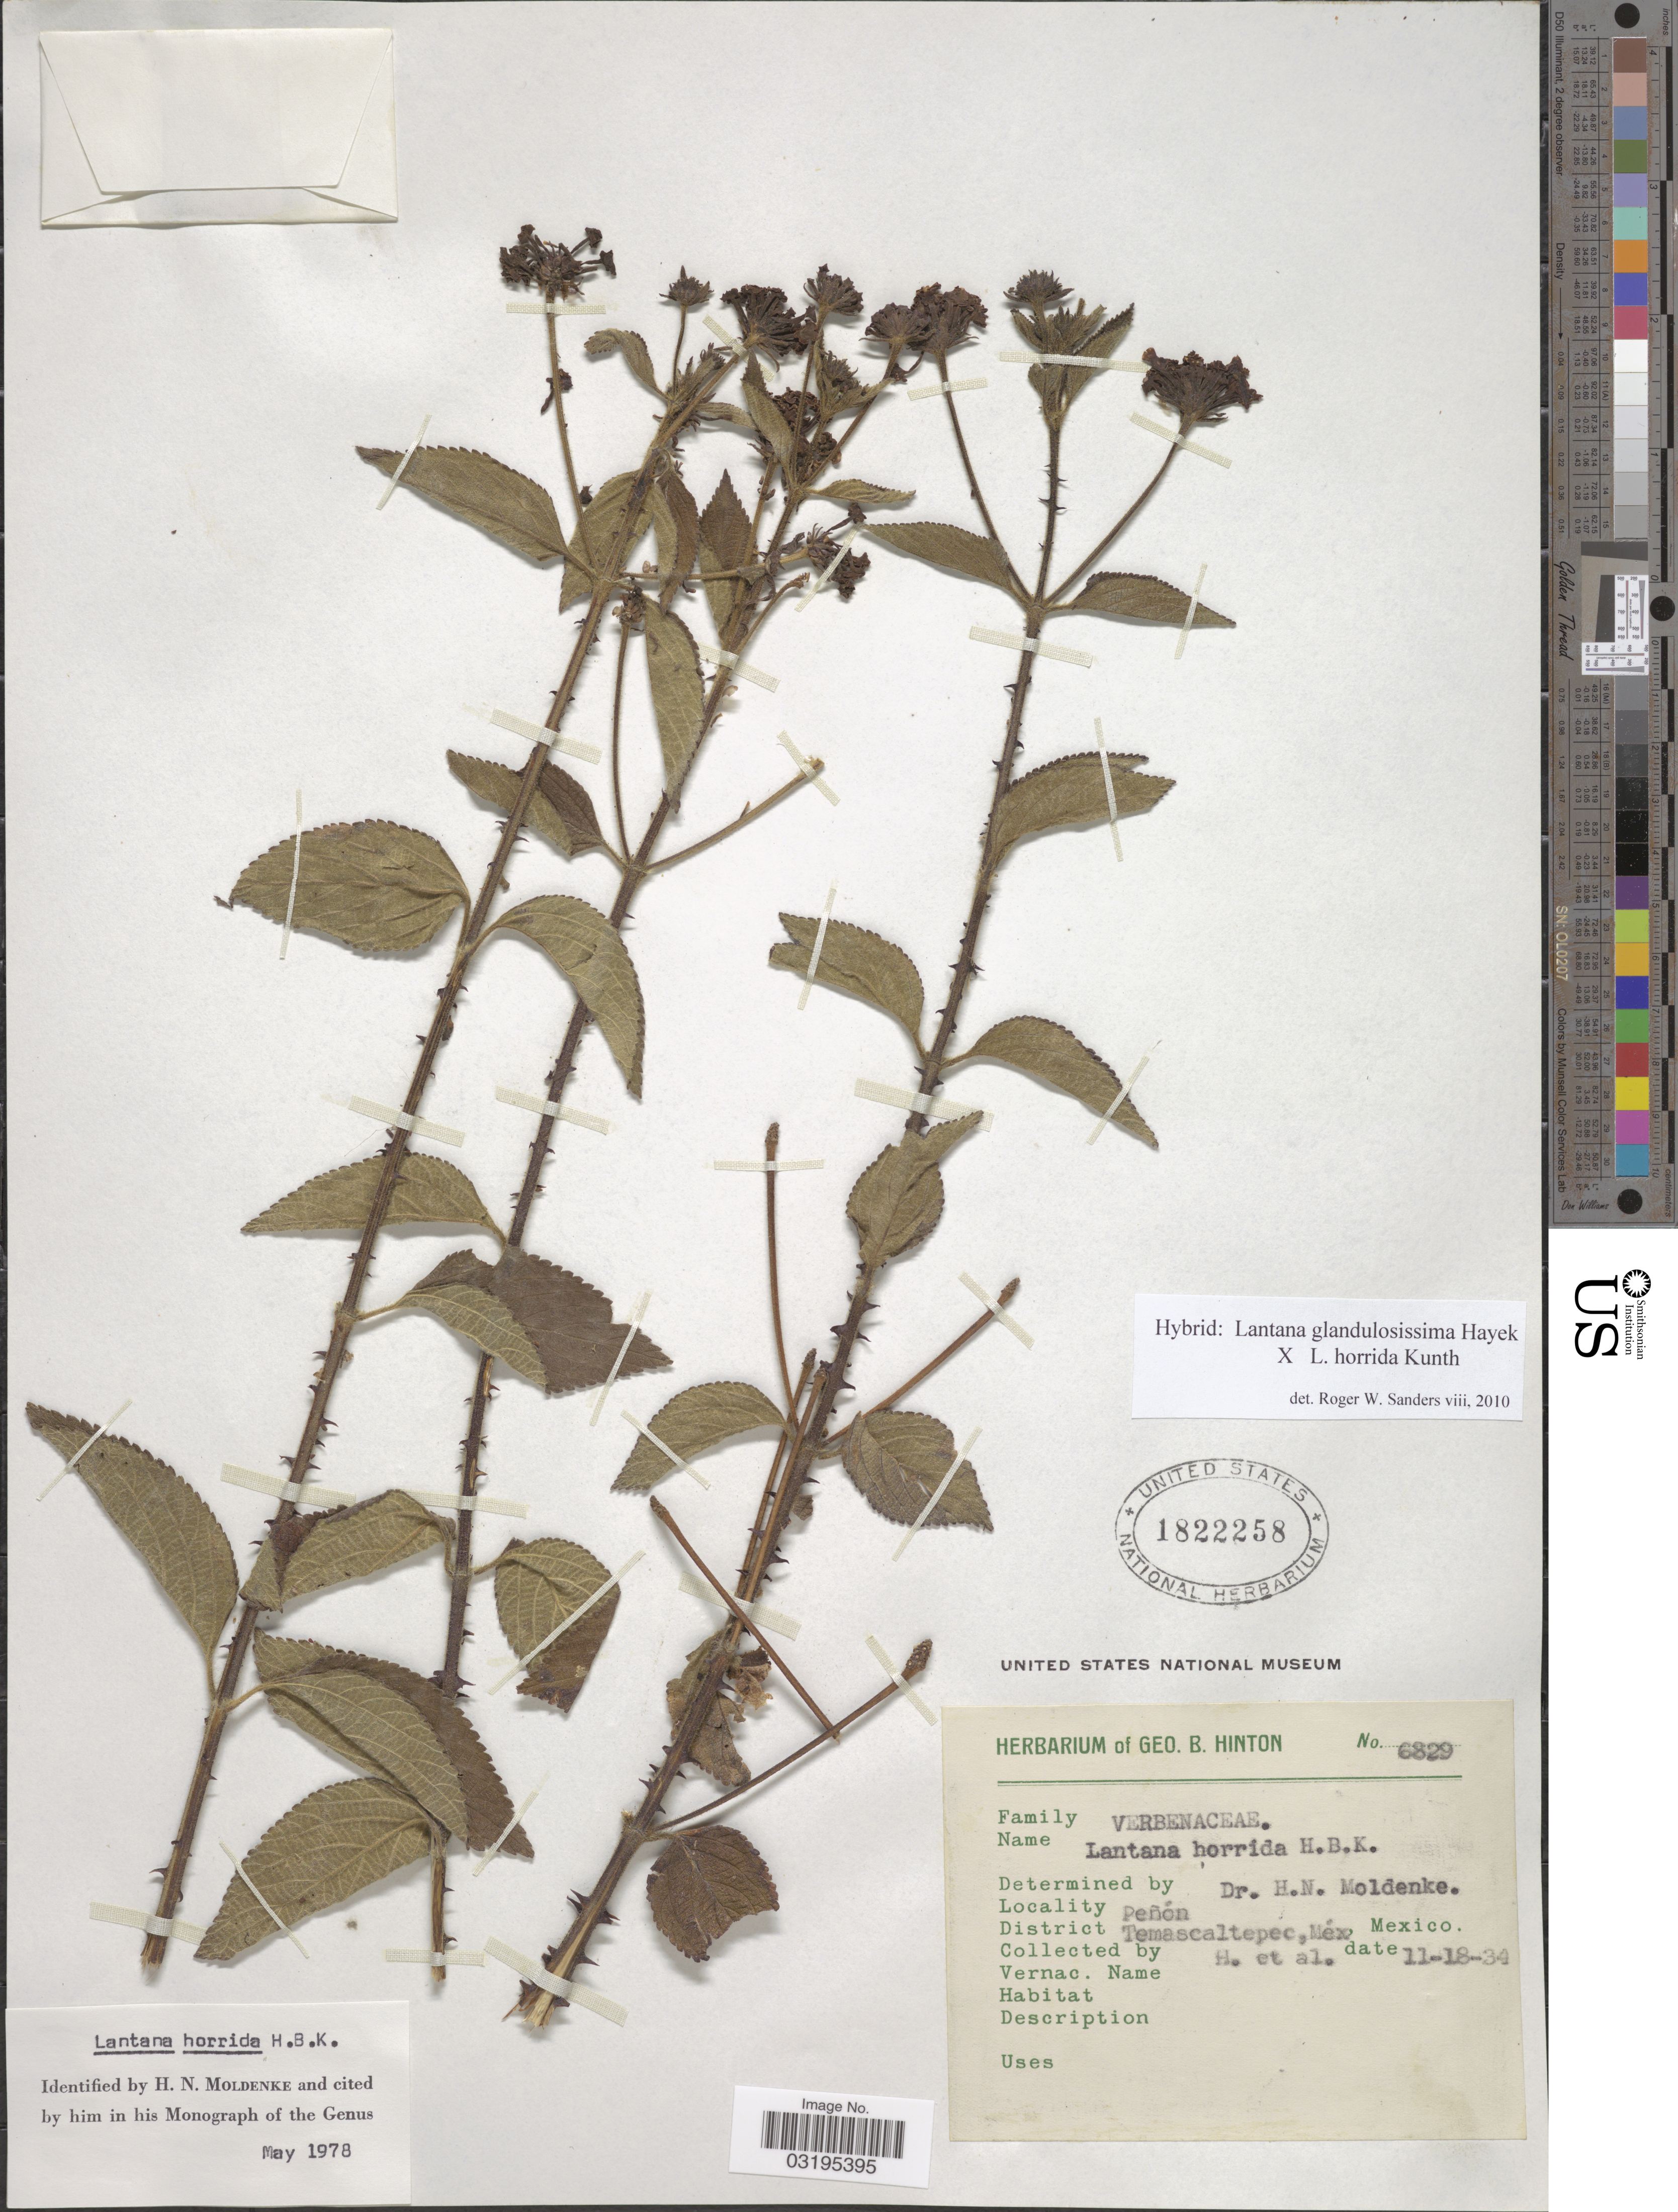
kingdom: Plantae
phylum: Tracheophyta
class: Magnoliopsida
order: Lamiales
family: Verbenaceae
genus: Lantana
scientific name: Lantana glandulosissima x L. horrida Kunth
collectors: G. B. Hinton & et al.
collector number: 6829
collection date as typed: Transcribed d/m/y: 18/11/34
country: Mexico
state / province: México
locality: Peñon. District Temascaltepec.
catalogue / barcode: US 1822258